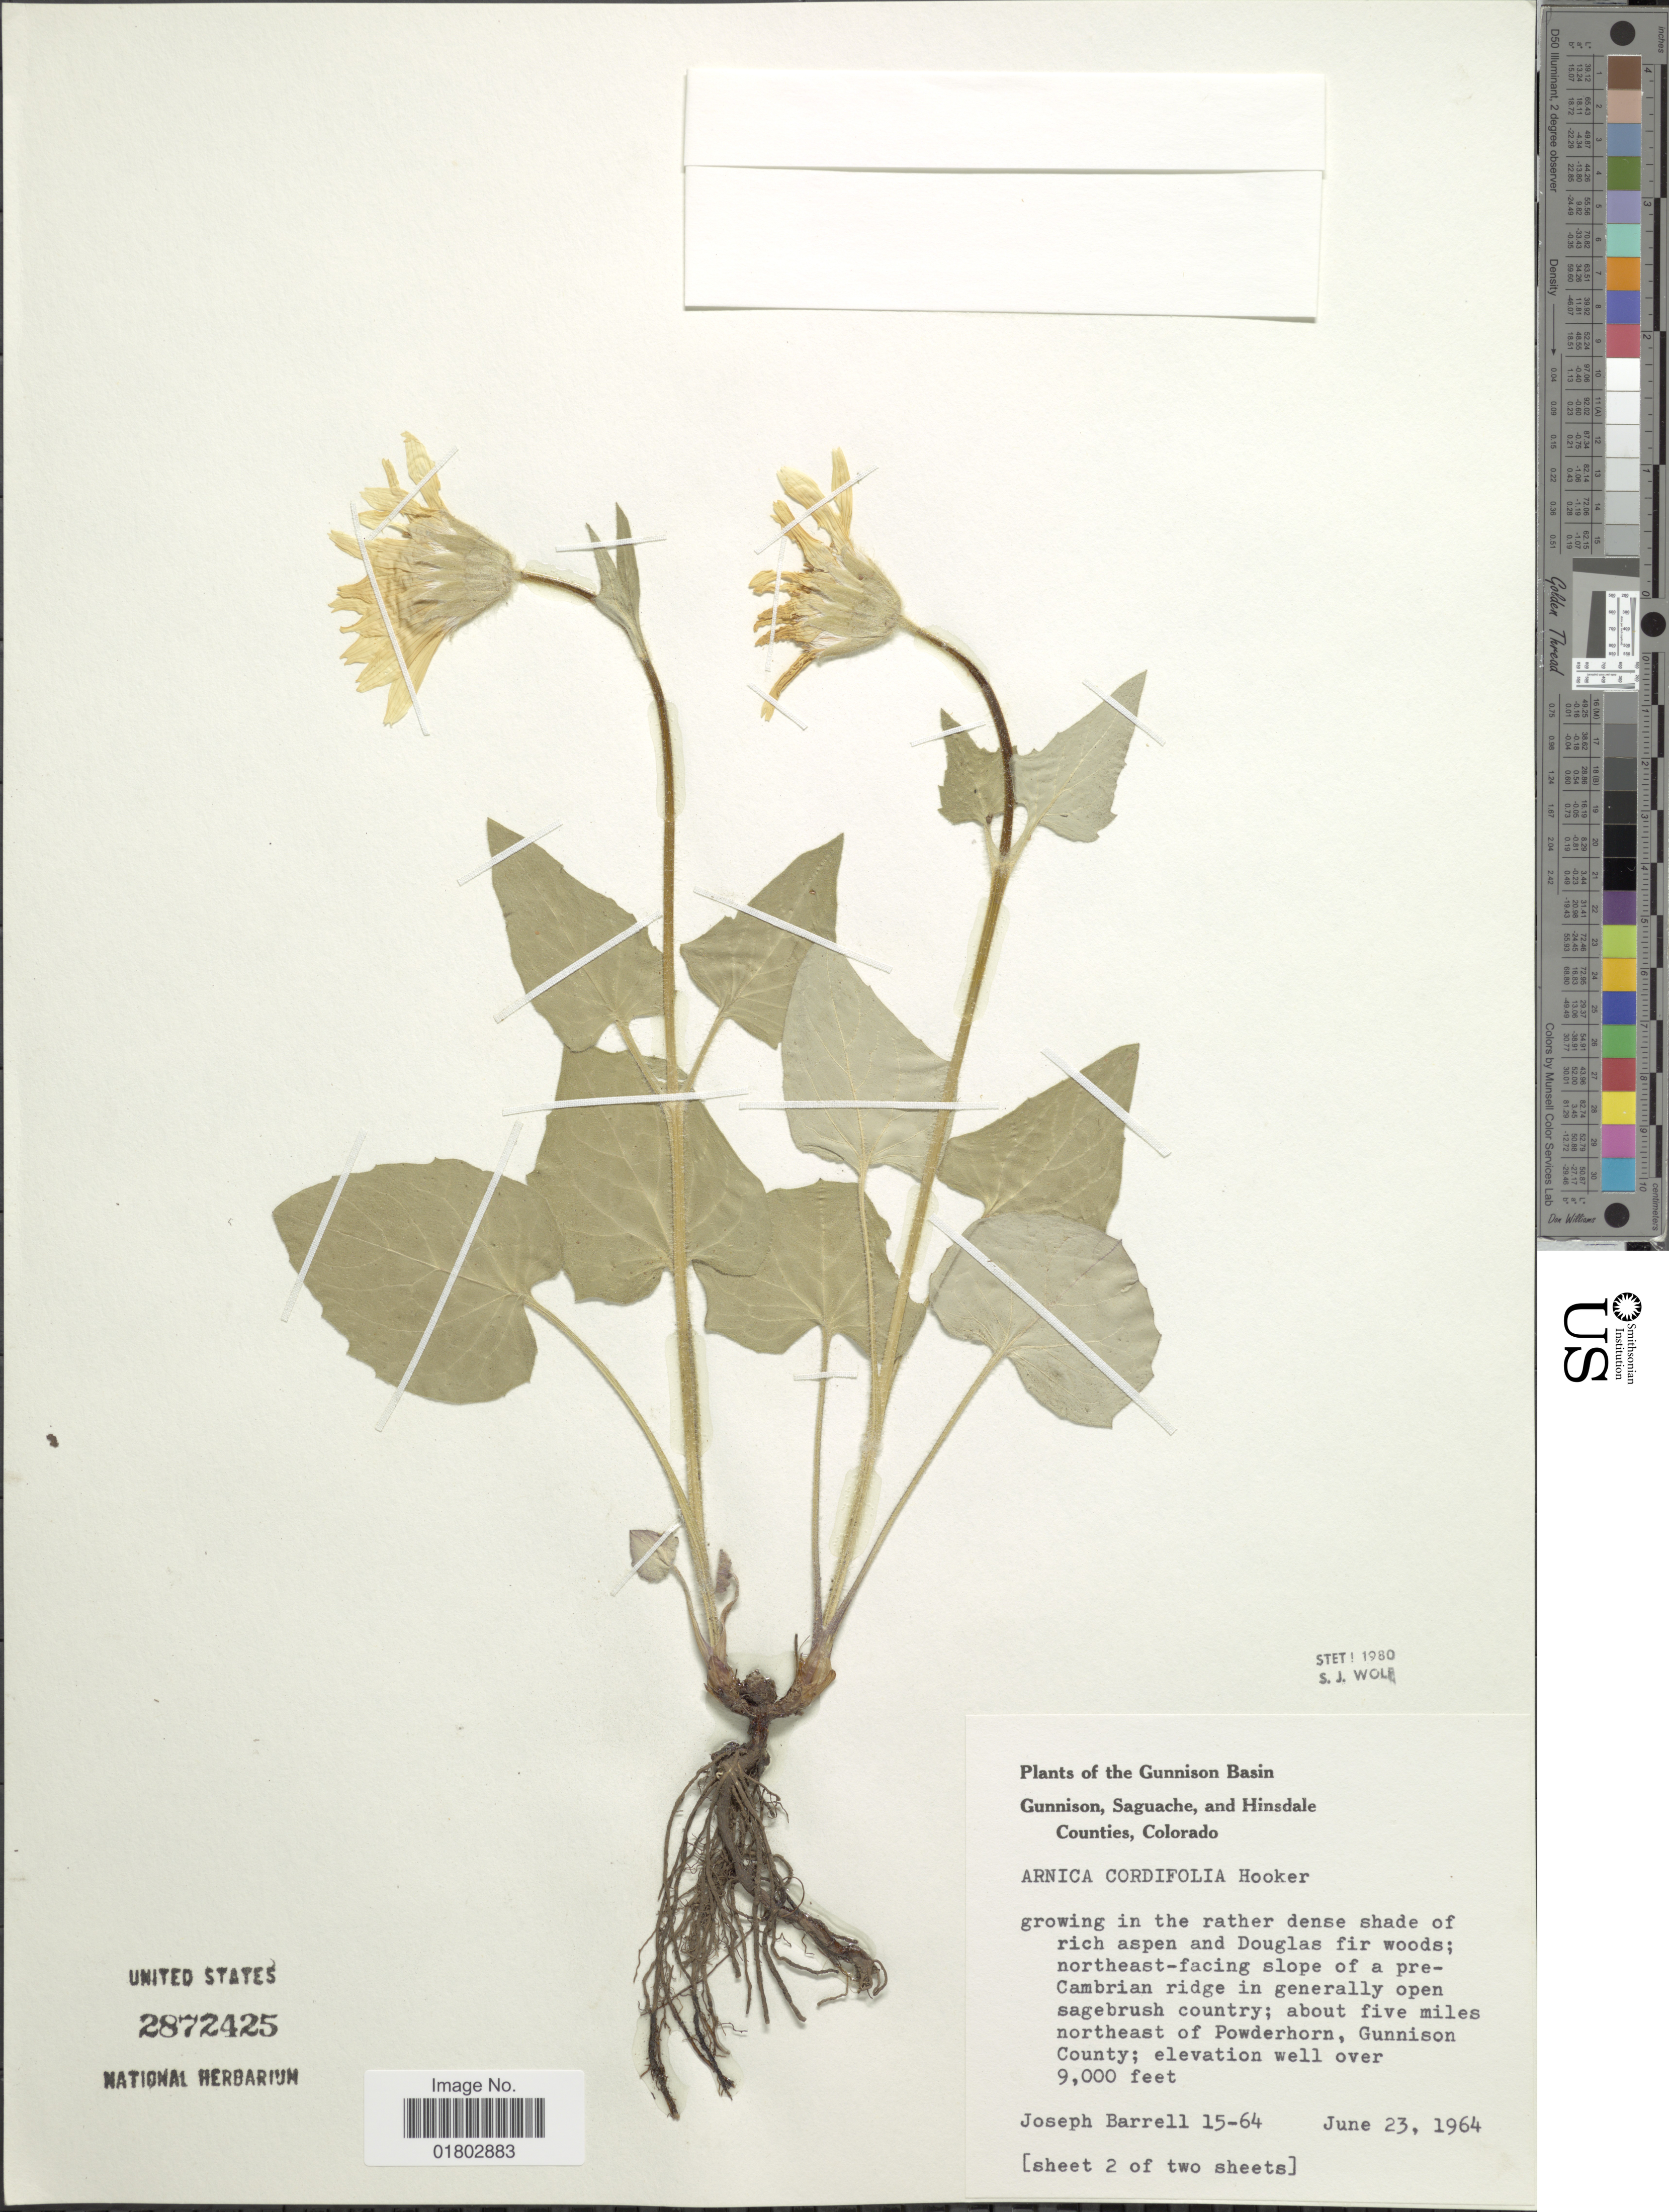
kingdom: Plantae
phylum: Tracheophyta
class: Magnoliopsida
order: Asterales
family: Asteraceae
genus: Arnica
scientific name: Arnica cordifolia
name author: Hook.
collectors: J. Barrell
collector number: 15-64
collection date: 1964-06-23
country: United States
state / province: Colorado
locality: The Gunnison Basin Gunnison, Saguache, and Hinsdale Counties, growing in the rather dense shade of rich aspen and Douglas fir woods; northeast-facing slope of pre-Cambrian ridge in generally open sagebrush country; about five miles northeast of Powderhorn, Gunnison County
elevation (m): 2743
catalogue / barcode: US 2872425